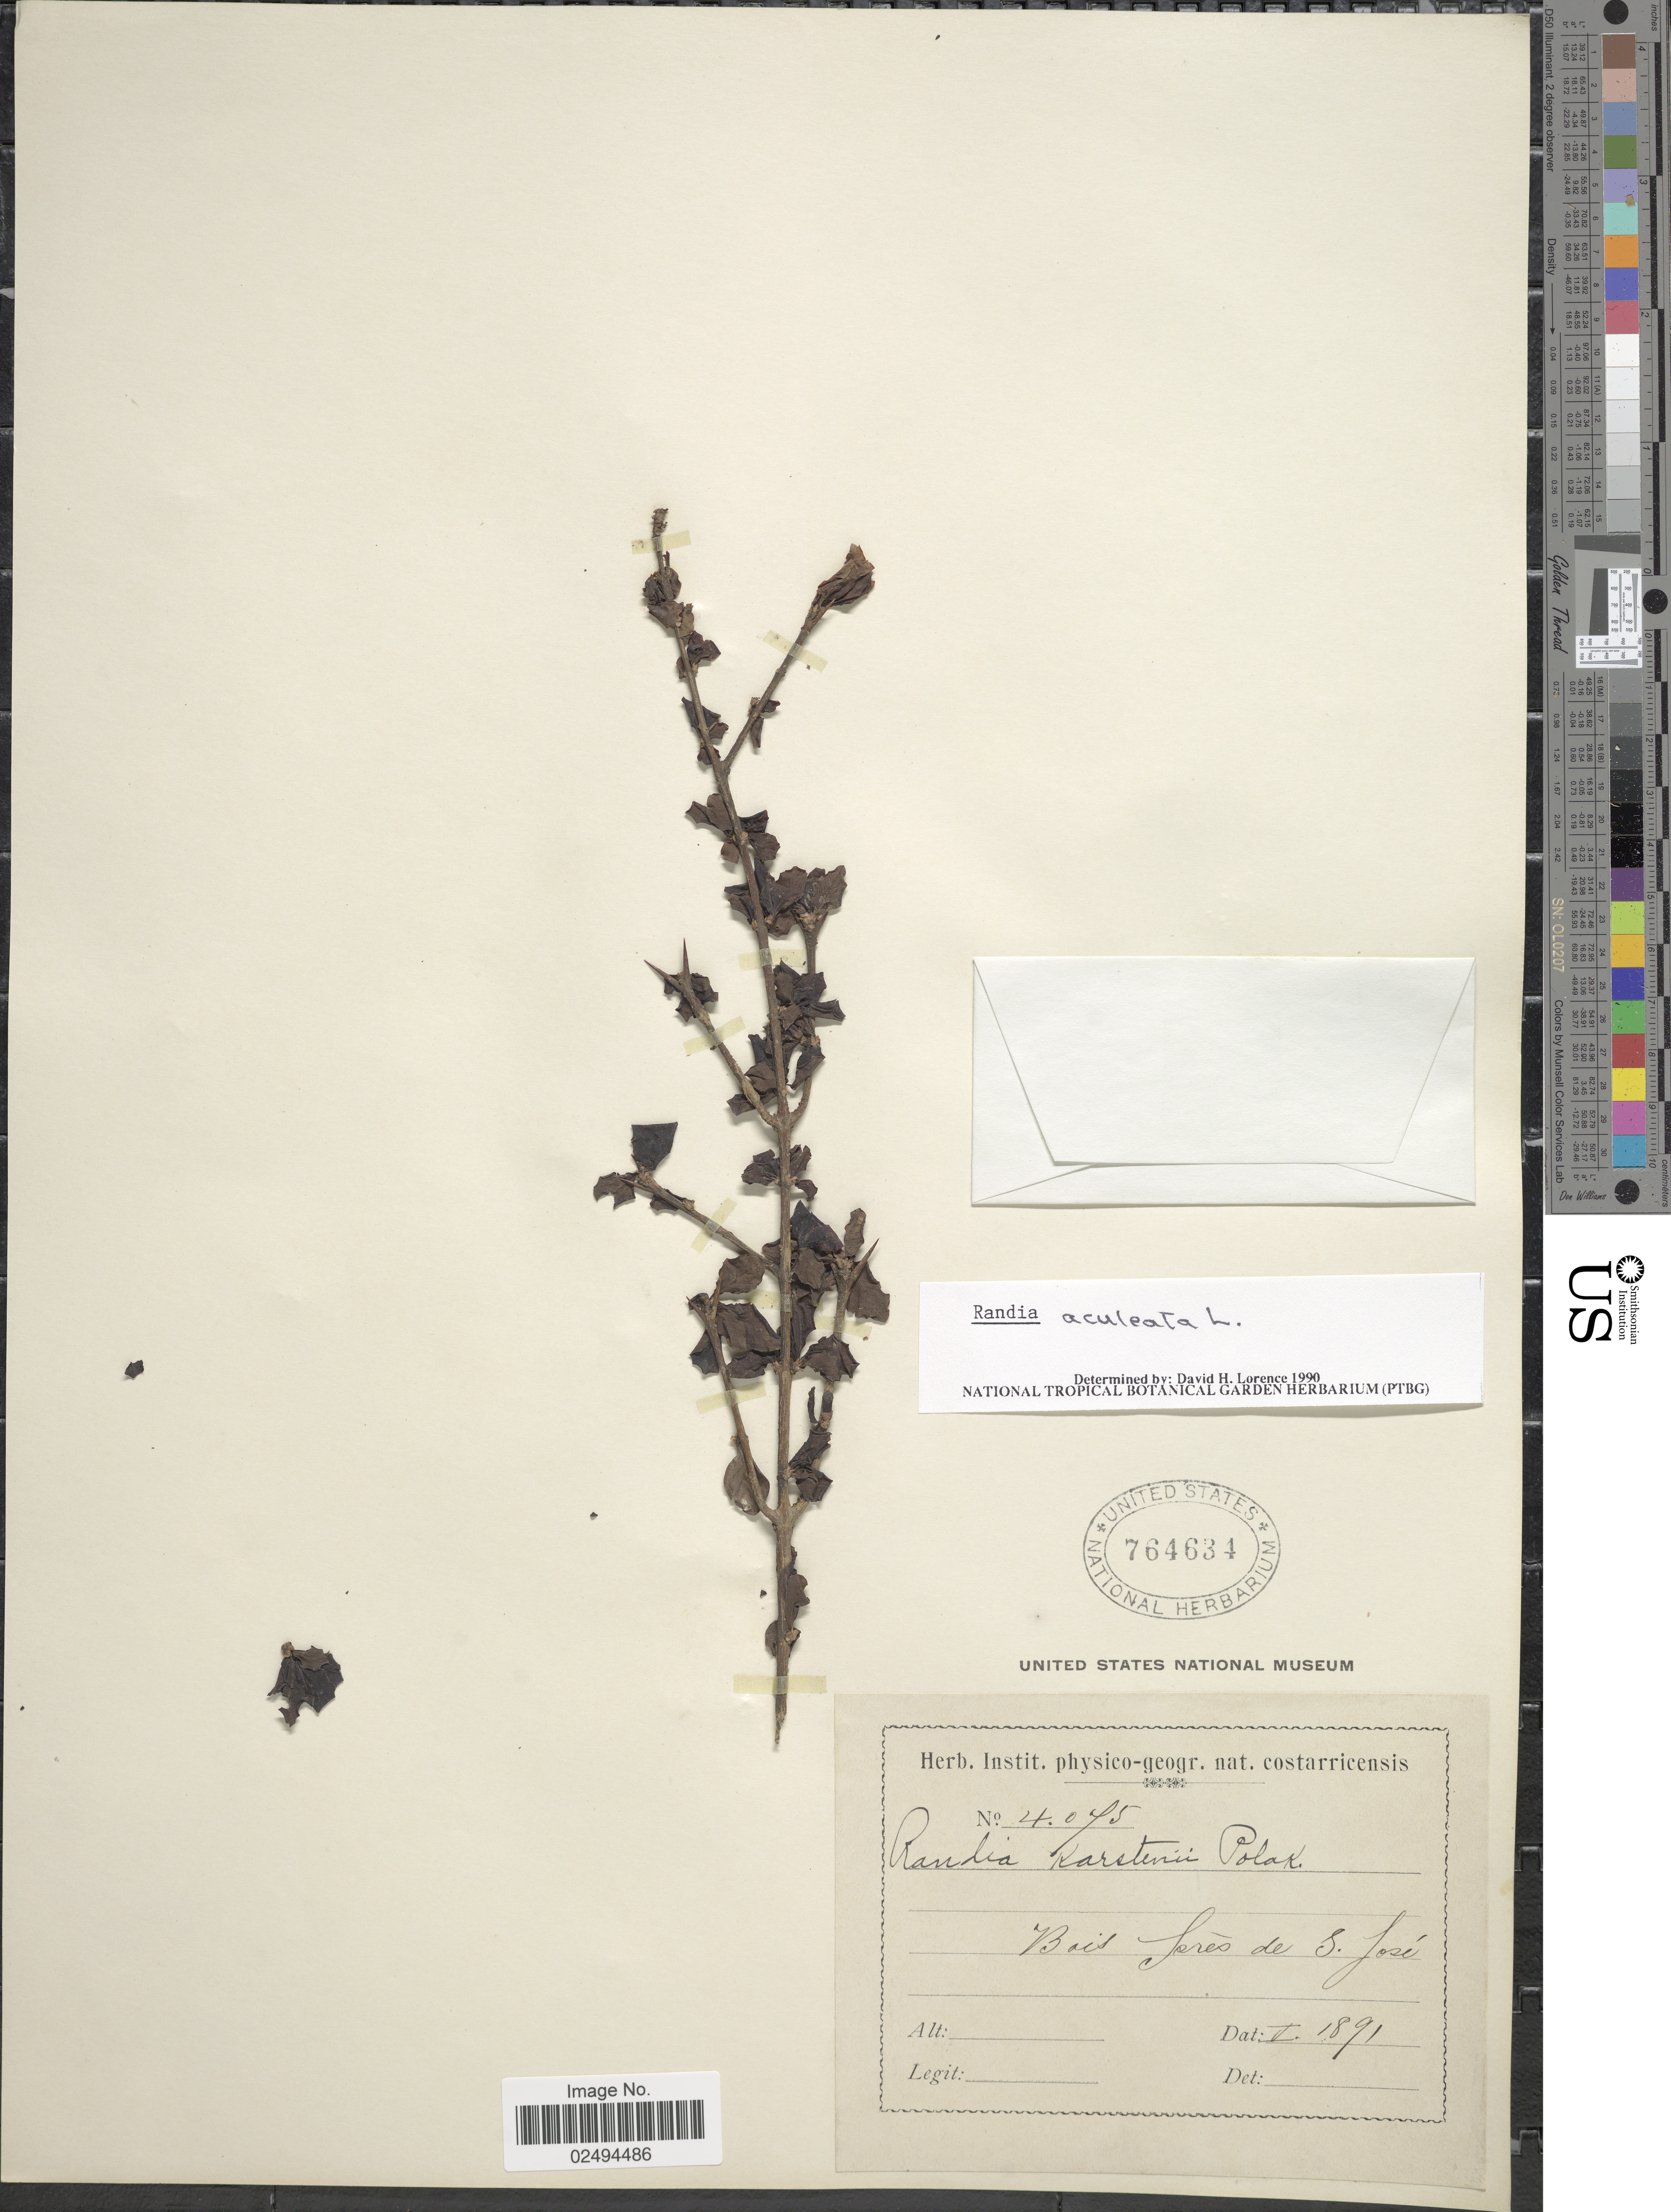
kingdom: Plantae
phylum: Tracheophyta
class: Magnoliopsida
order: Gentianales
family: Rubiaceae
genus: Randia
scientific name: Randia aculeata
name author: L.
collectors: ex herb. Instit. physico-geogr. nat. costarricensis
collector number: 4075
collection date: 1891-05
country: Costa Rica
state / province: San José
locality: Bois près de S. José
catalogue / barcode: US 764634